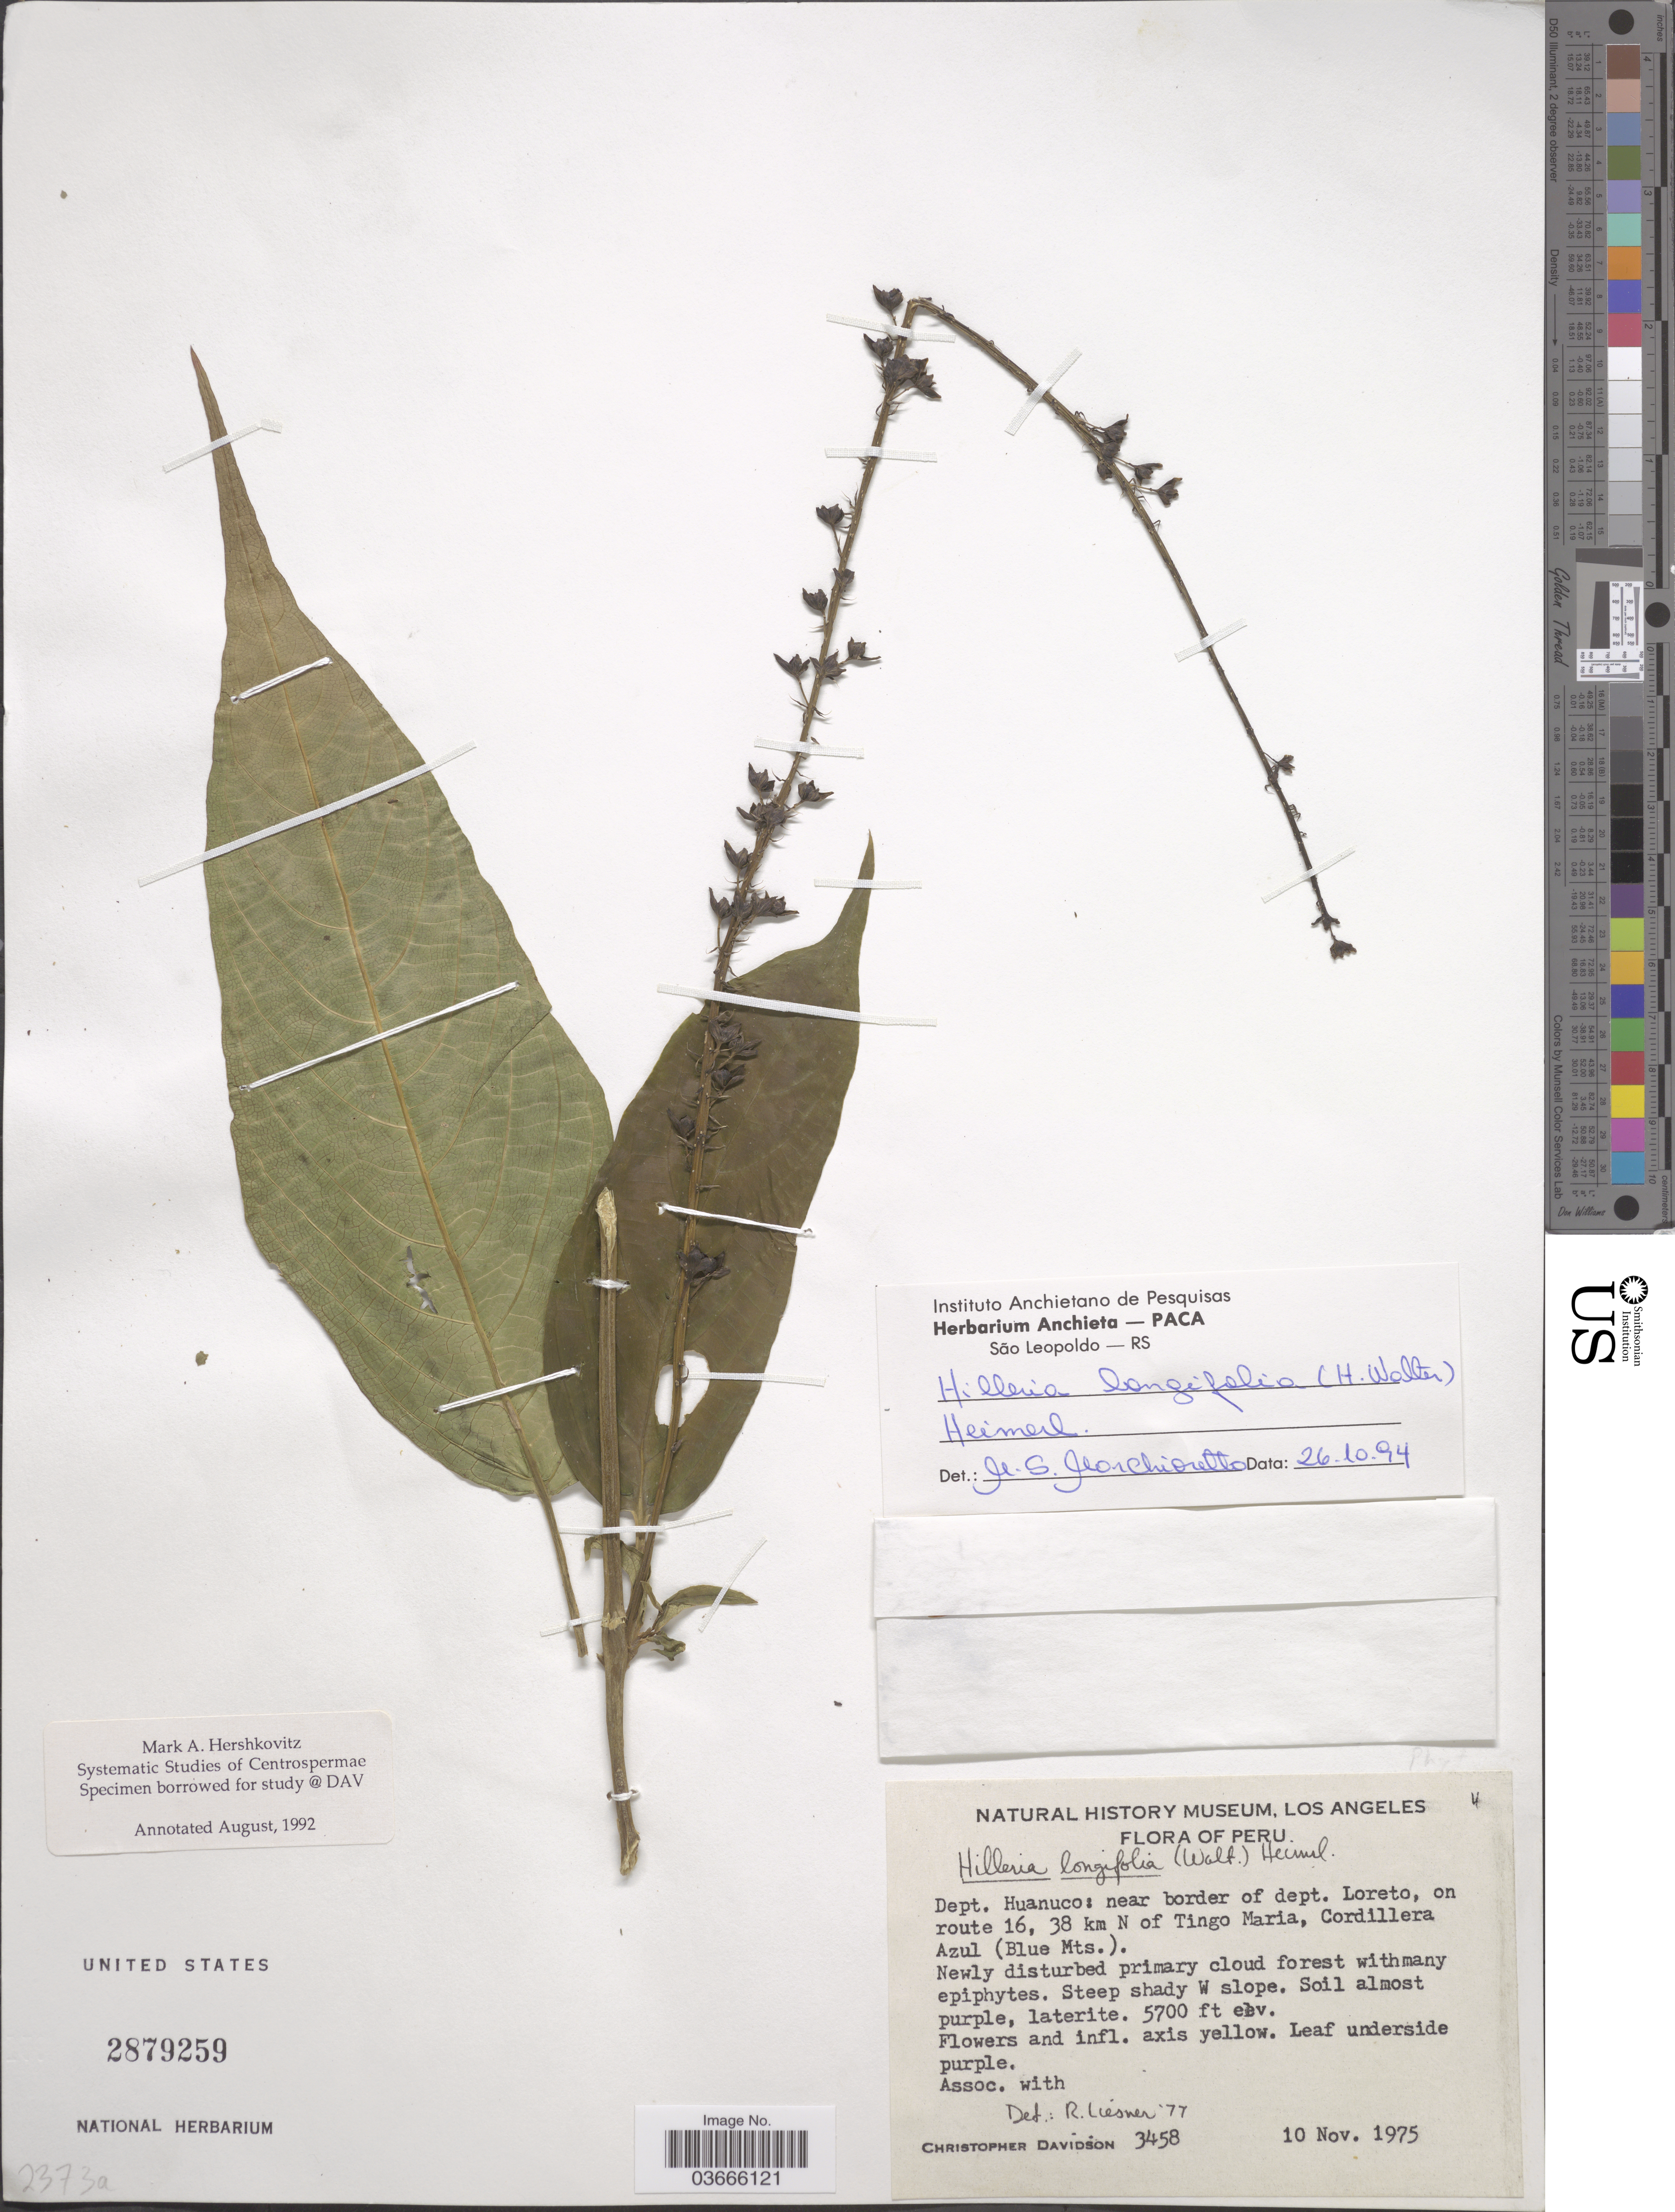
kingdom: Plantae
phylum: Tracheophyta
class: Magnoliopsida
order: Caryophyllales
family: Phytolaccaceae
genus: Hilleria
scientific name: Hilleria longifolia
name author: (H. Walter) Heimerl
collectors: C. Davidson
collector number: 3458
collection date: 1975-11-10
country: Peru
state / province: Huánuco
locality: Dept. Huanuco: near border of dept. Loreto, on route 16, 38 km N of Tingo Maria, Cordillera Azul (Blue Mts.).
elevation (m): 1737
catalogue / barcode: US 2879259